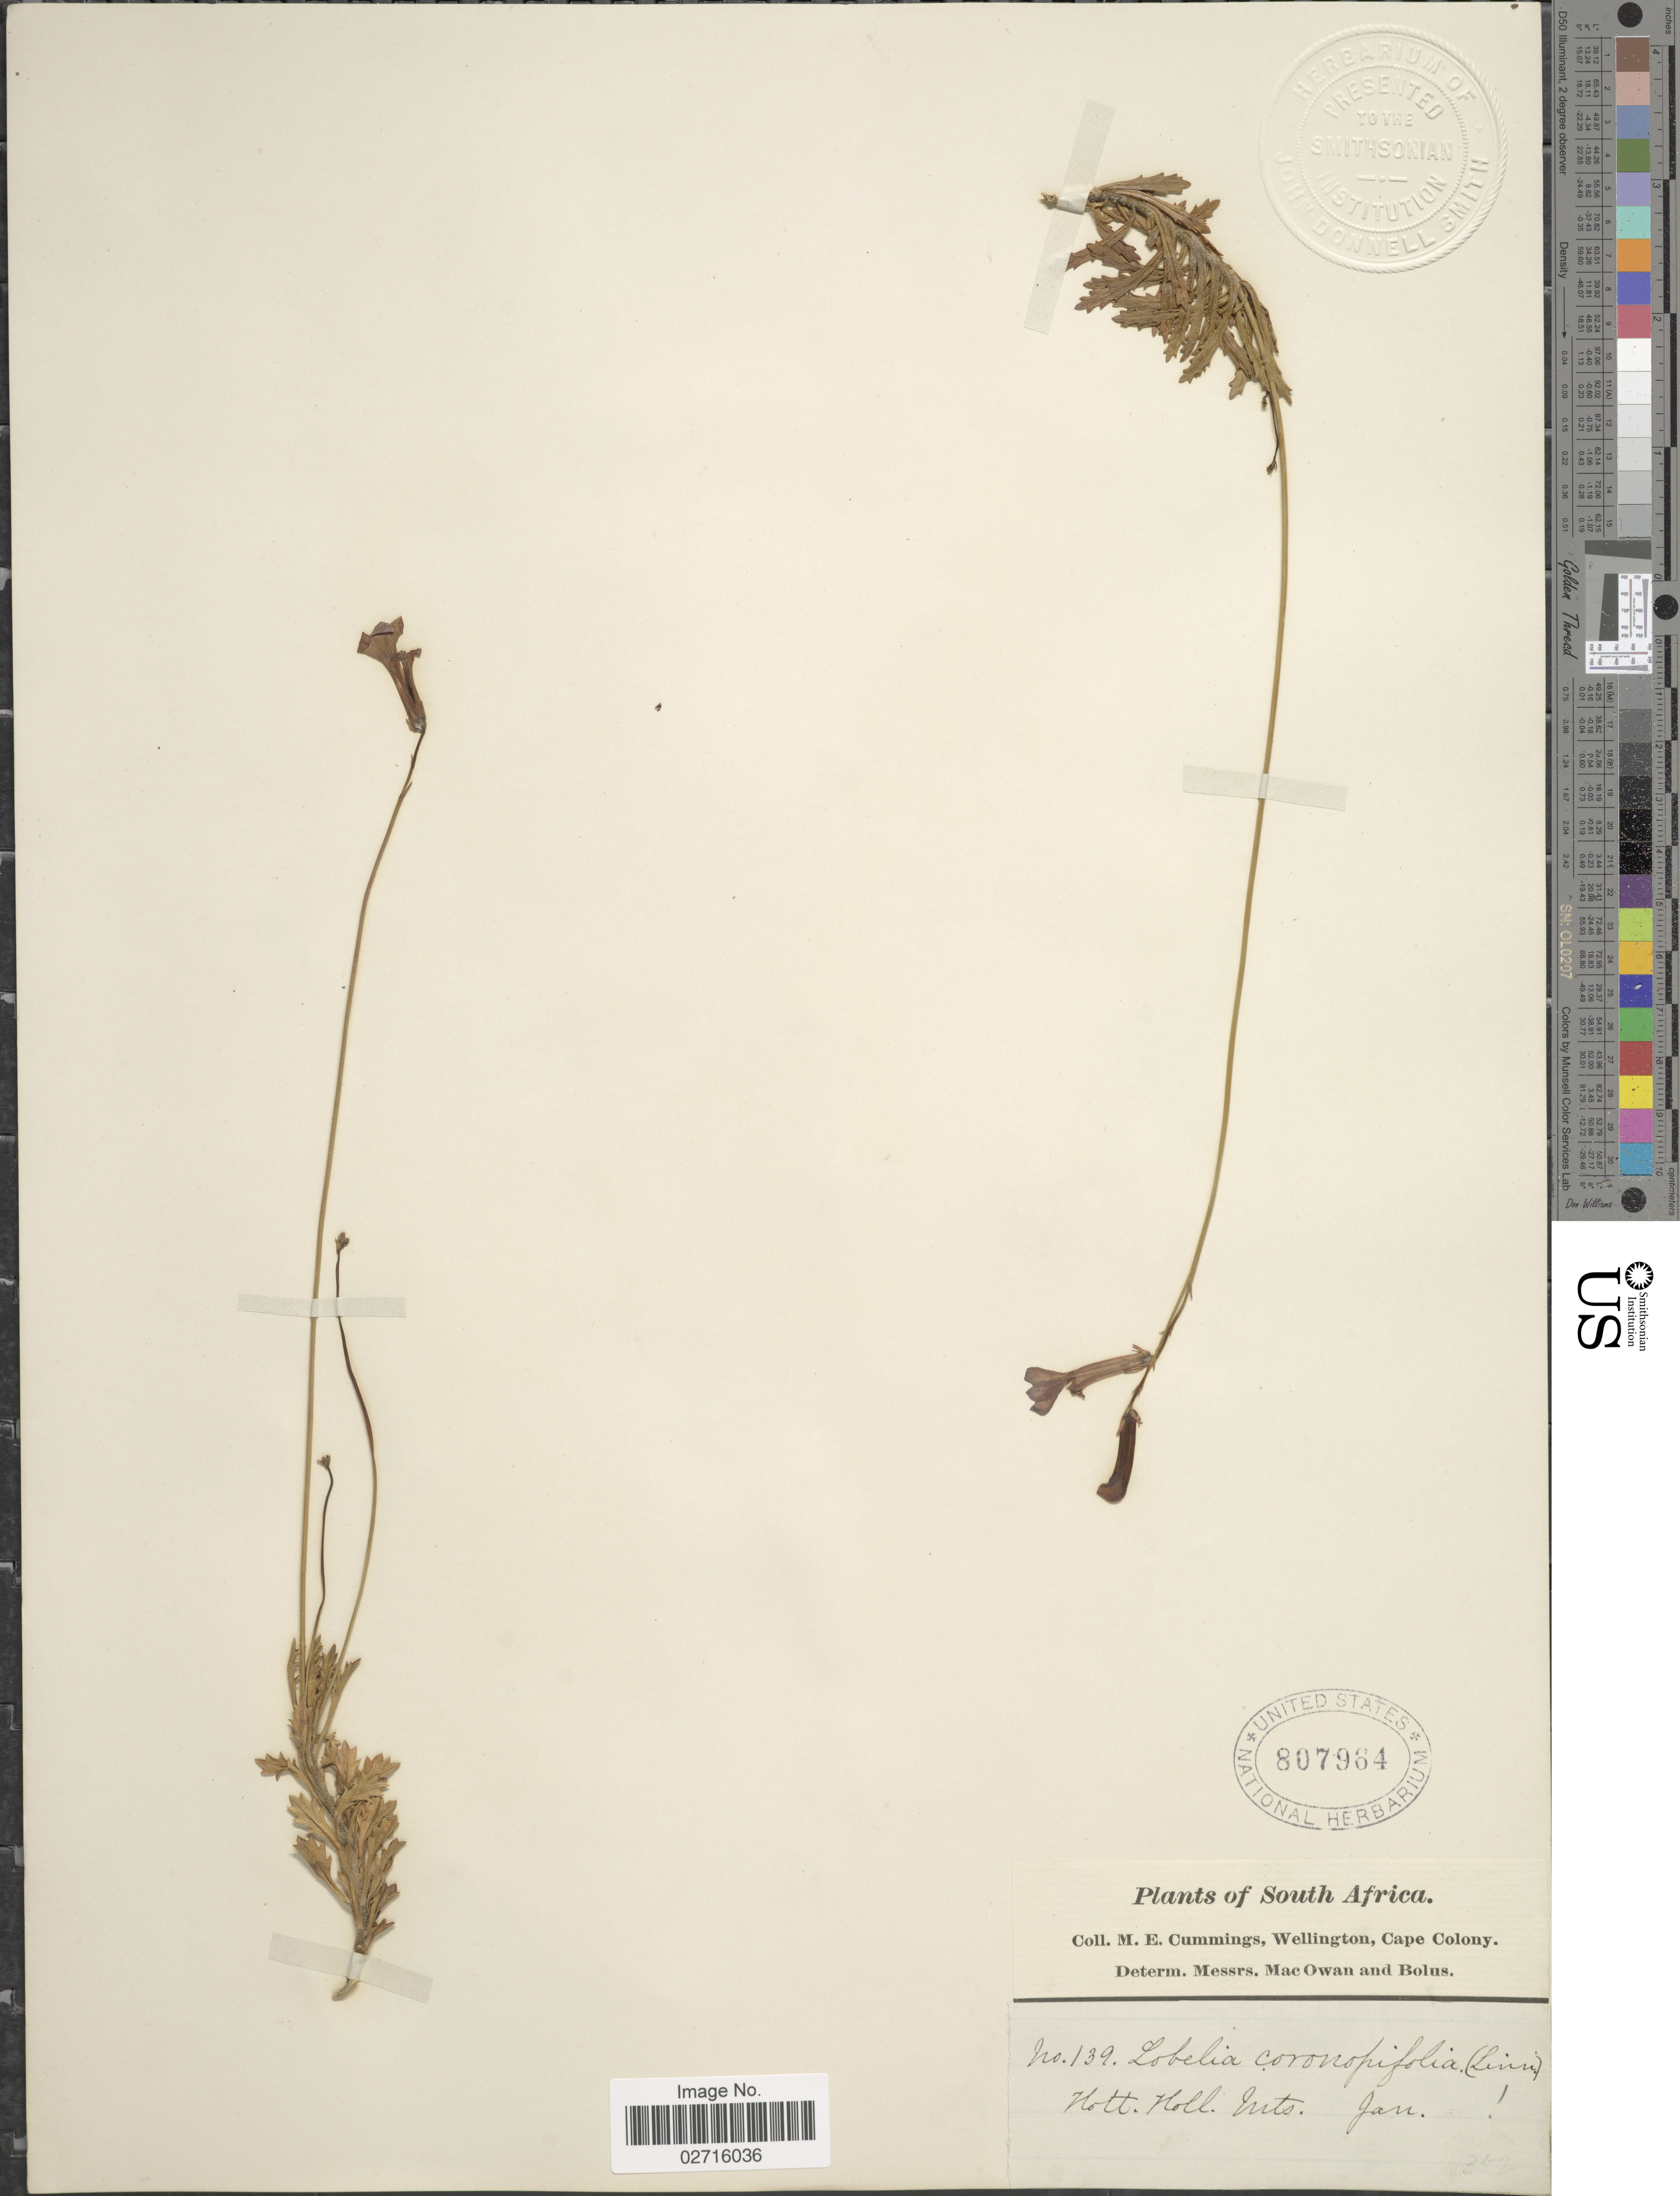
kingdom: Plantae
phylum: Tracheophyta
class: Magnoliopsida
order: Asterales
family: Campanulaceae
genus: Lobelia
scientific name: Lobelia coronopifolia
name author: L.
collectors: M. E. Cummings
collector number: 139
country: South Africa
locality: Hott. Holl. Mts.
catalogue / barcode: US 807964